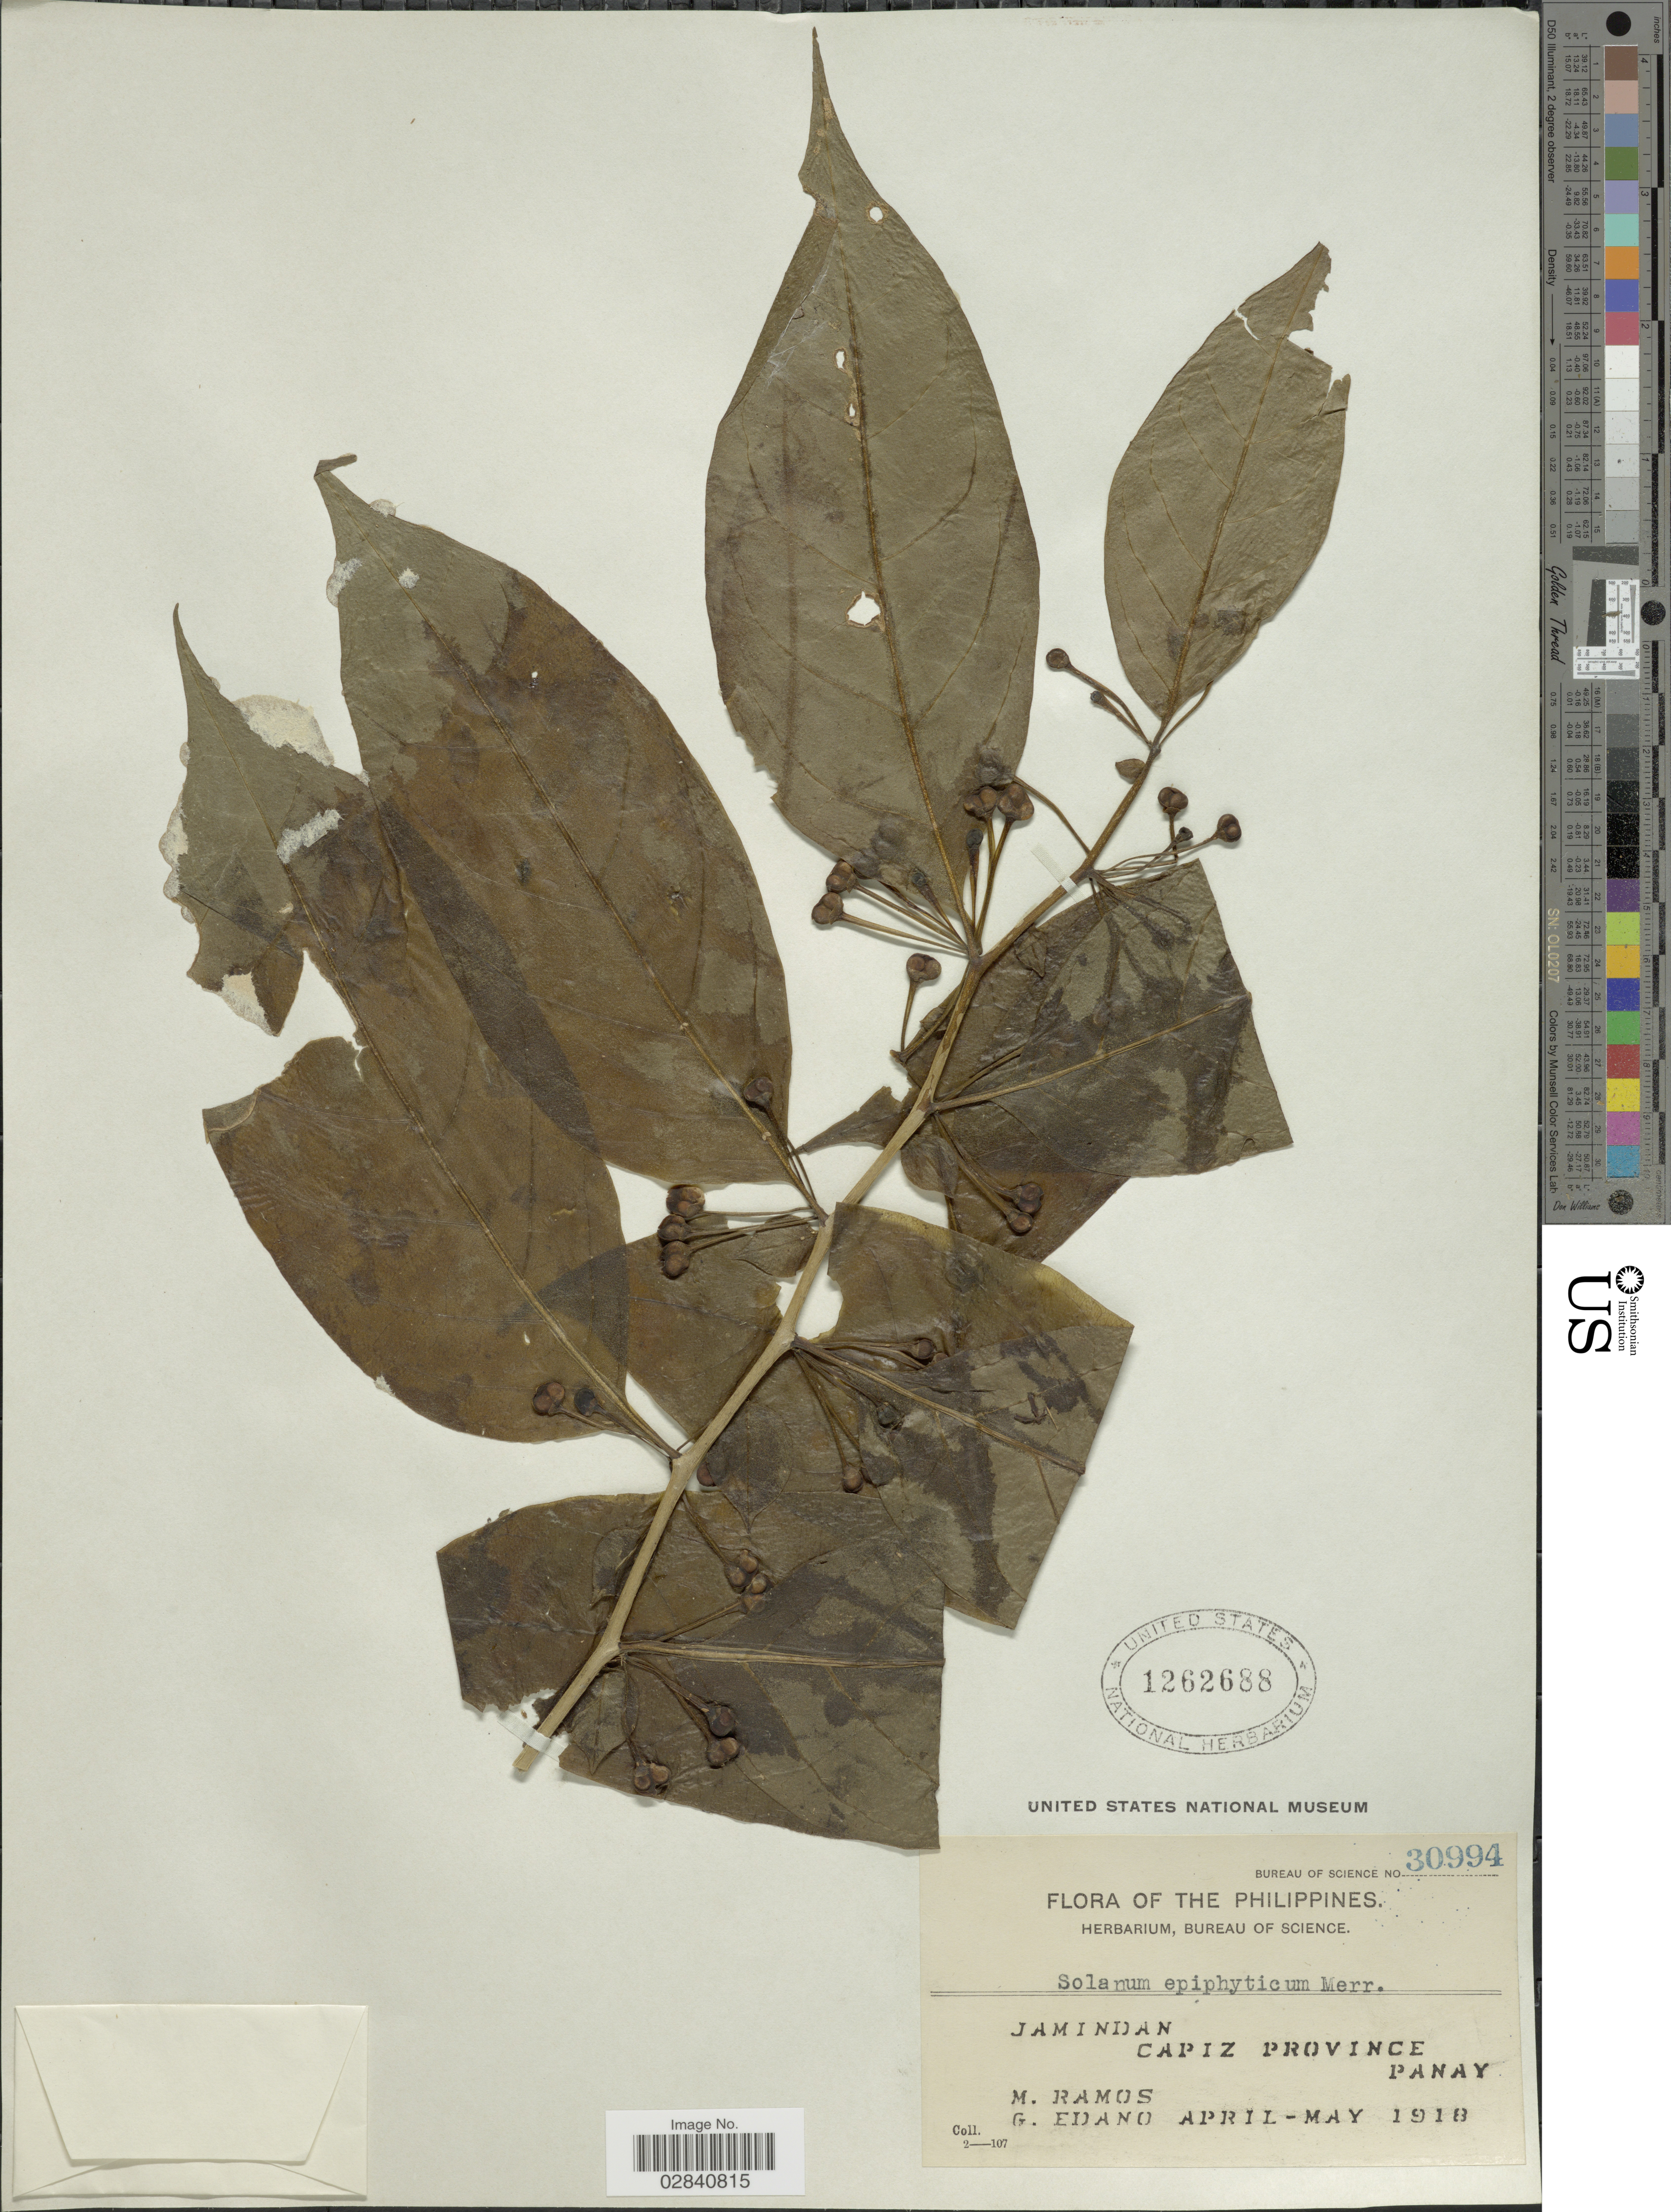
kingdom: Plantae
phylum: Tracheophyta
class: Magnoliopsida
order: Solanales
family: Solanaceae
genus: Lycianthes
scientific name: Lycianthes parasitica subsp. epiphytica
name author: (Merr.) Bitter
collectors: M. Ramos & G. Edaño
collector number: Bureau of Science 30994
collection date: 1918-04/1918-05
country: Philippines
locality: Jamindan, Capiz Province, Panay.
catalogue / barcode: US 1262688